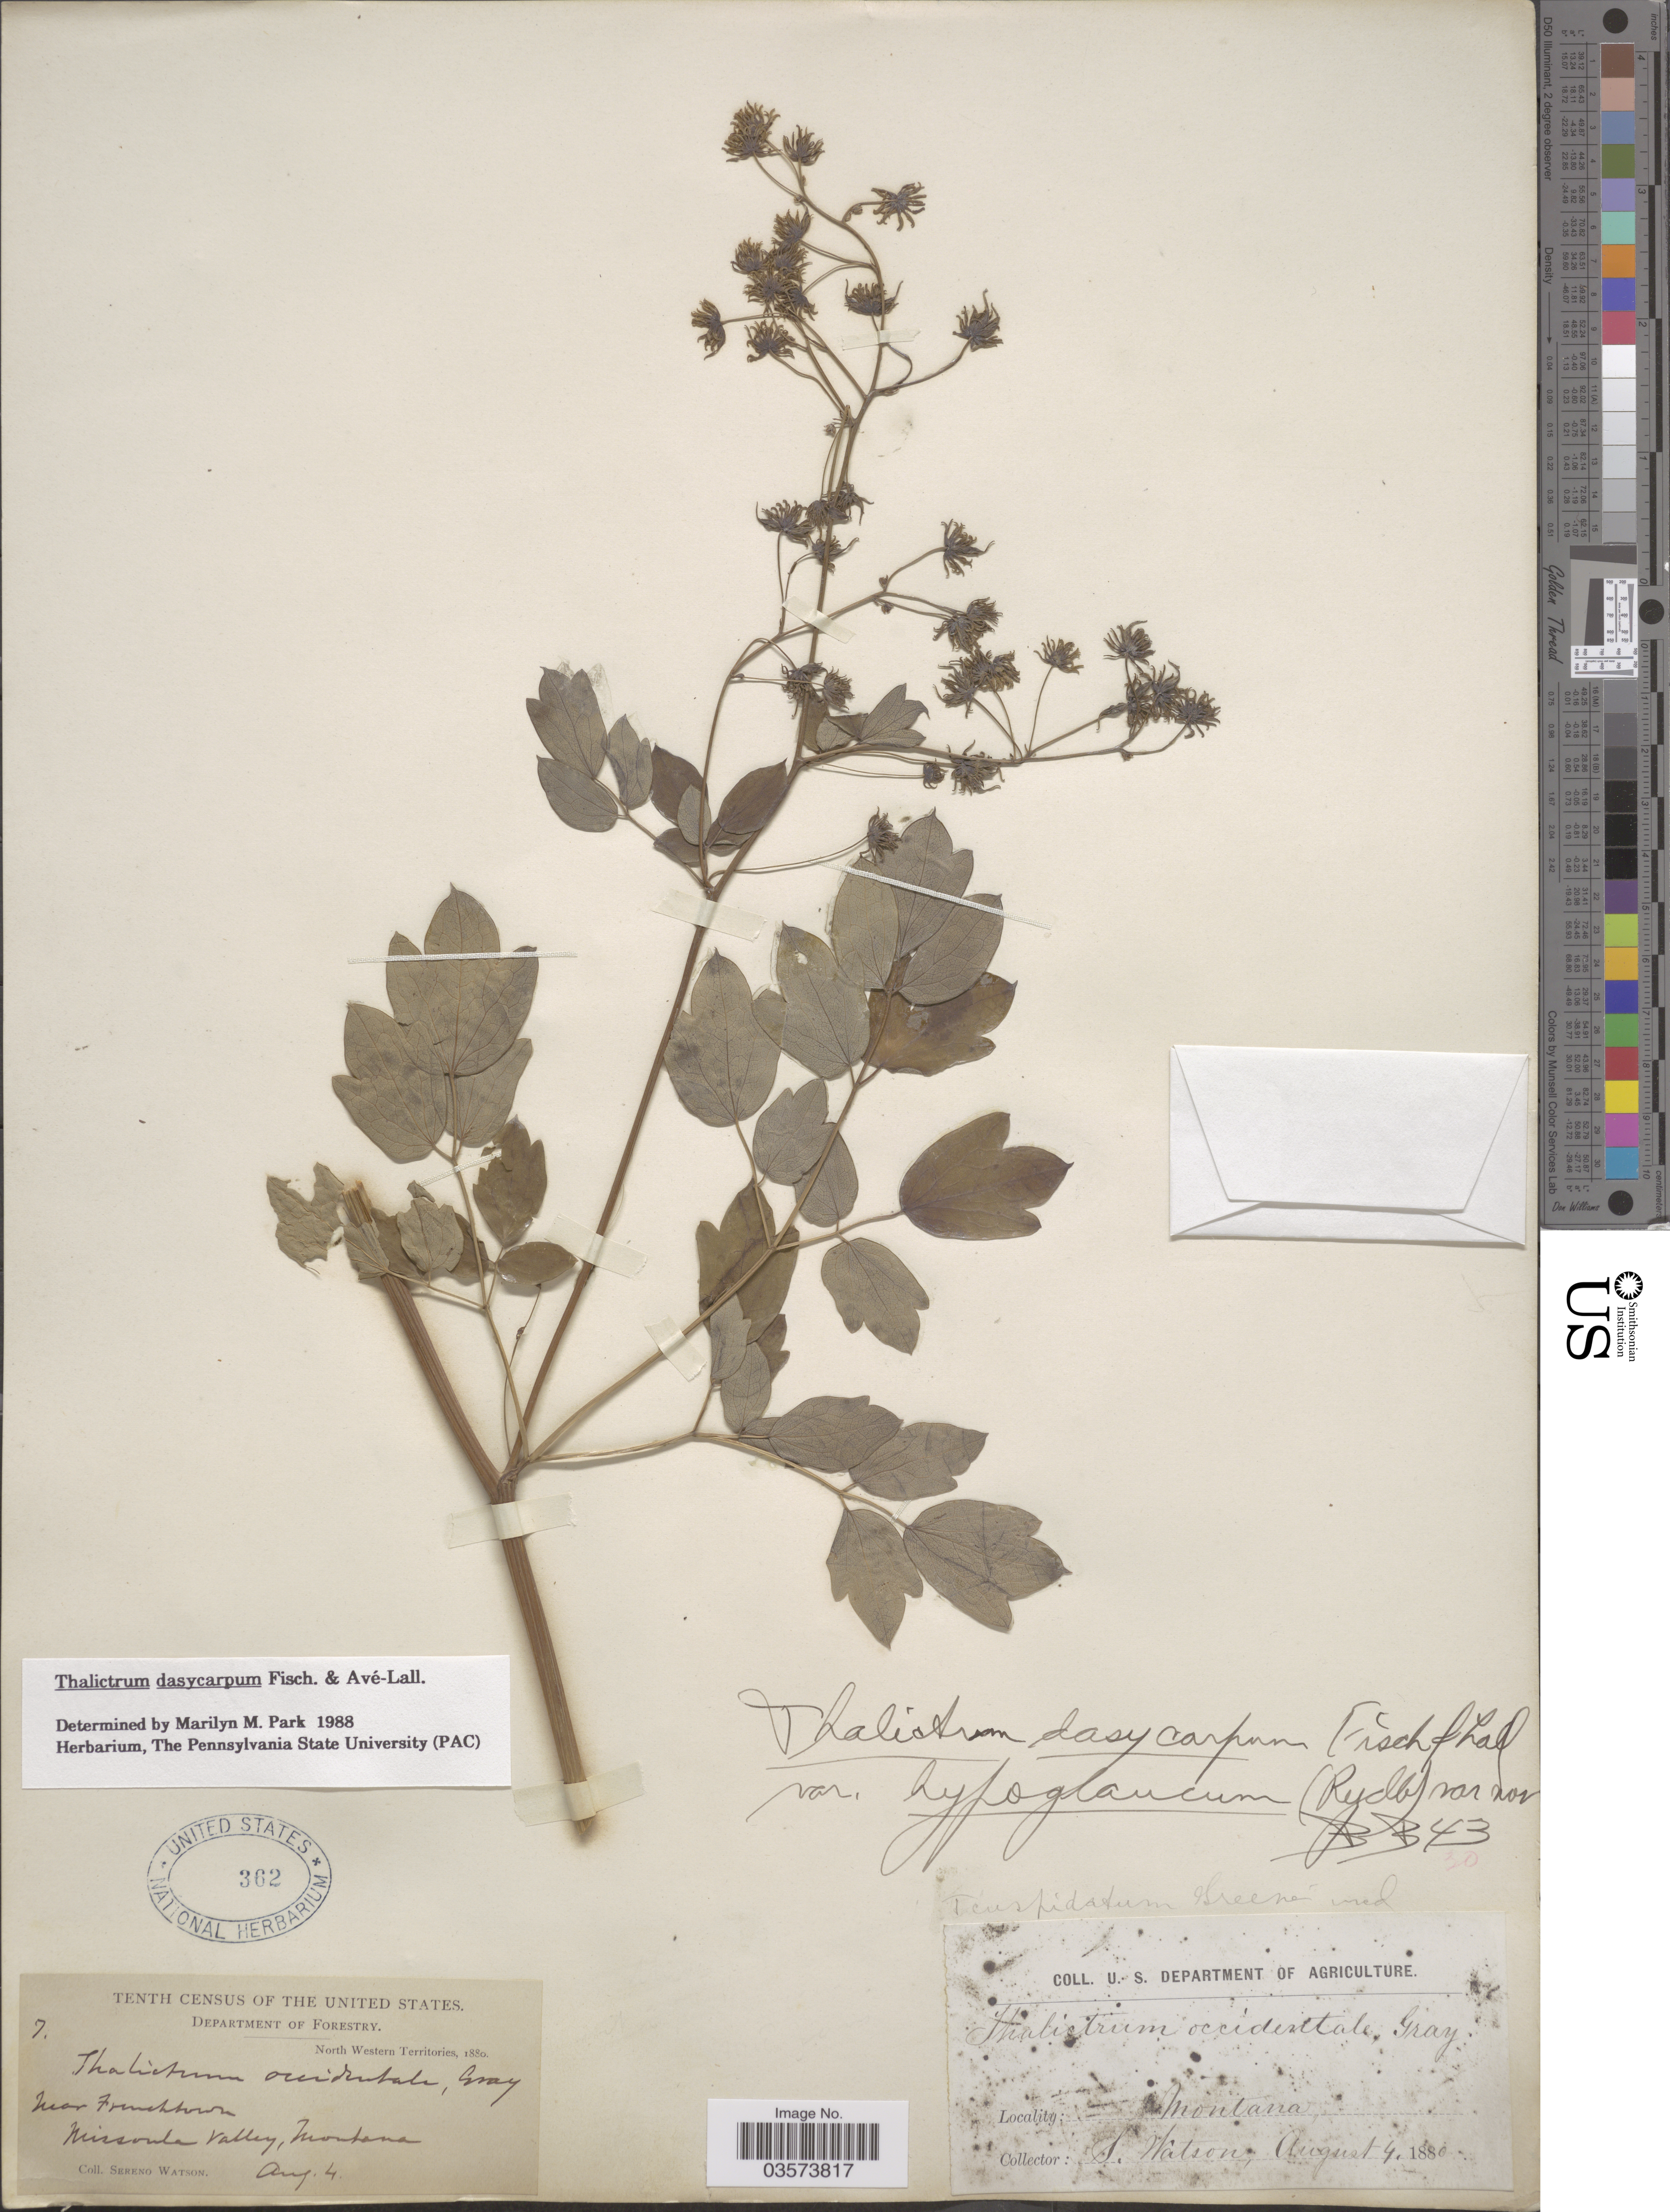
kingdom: Plantae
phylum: Tracheophyta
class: Magnoliopsida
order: Ranunculales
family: Ranunculaceae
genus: Thalictrum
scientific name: Thalictrum dasycarpum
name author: Fisch. & Avé-Lall.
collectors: S. Watson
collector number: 7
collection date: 1880-08-04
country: United States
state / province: Montana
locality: Near Frenchtown. Missoula Valley.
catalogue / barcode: US 362